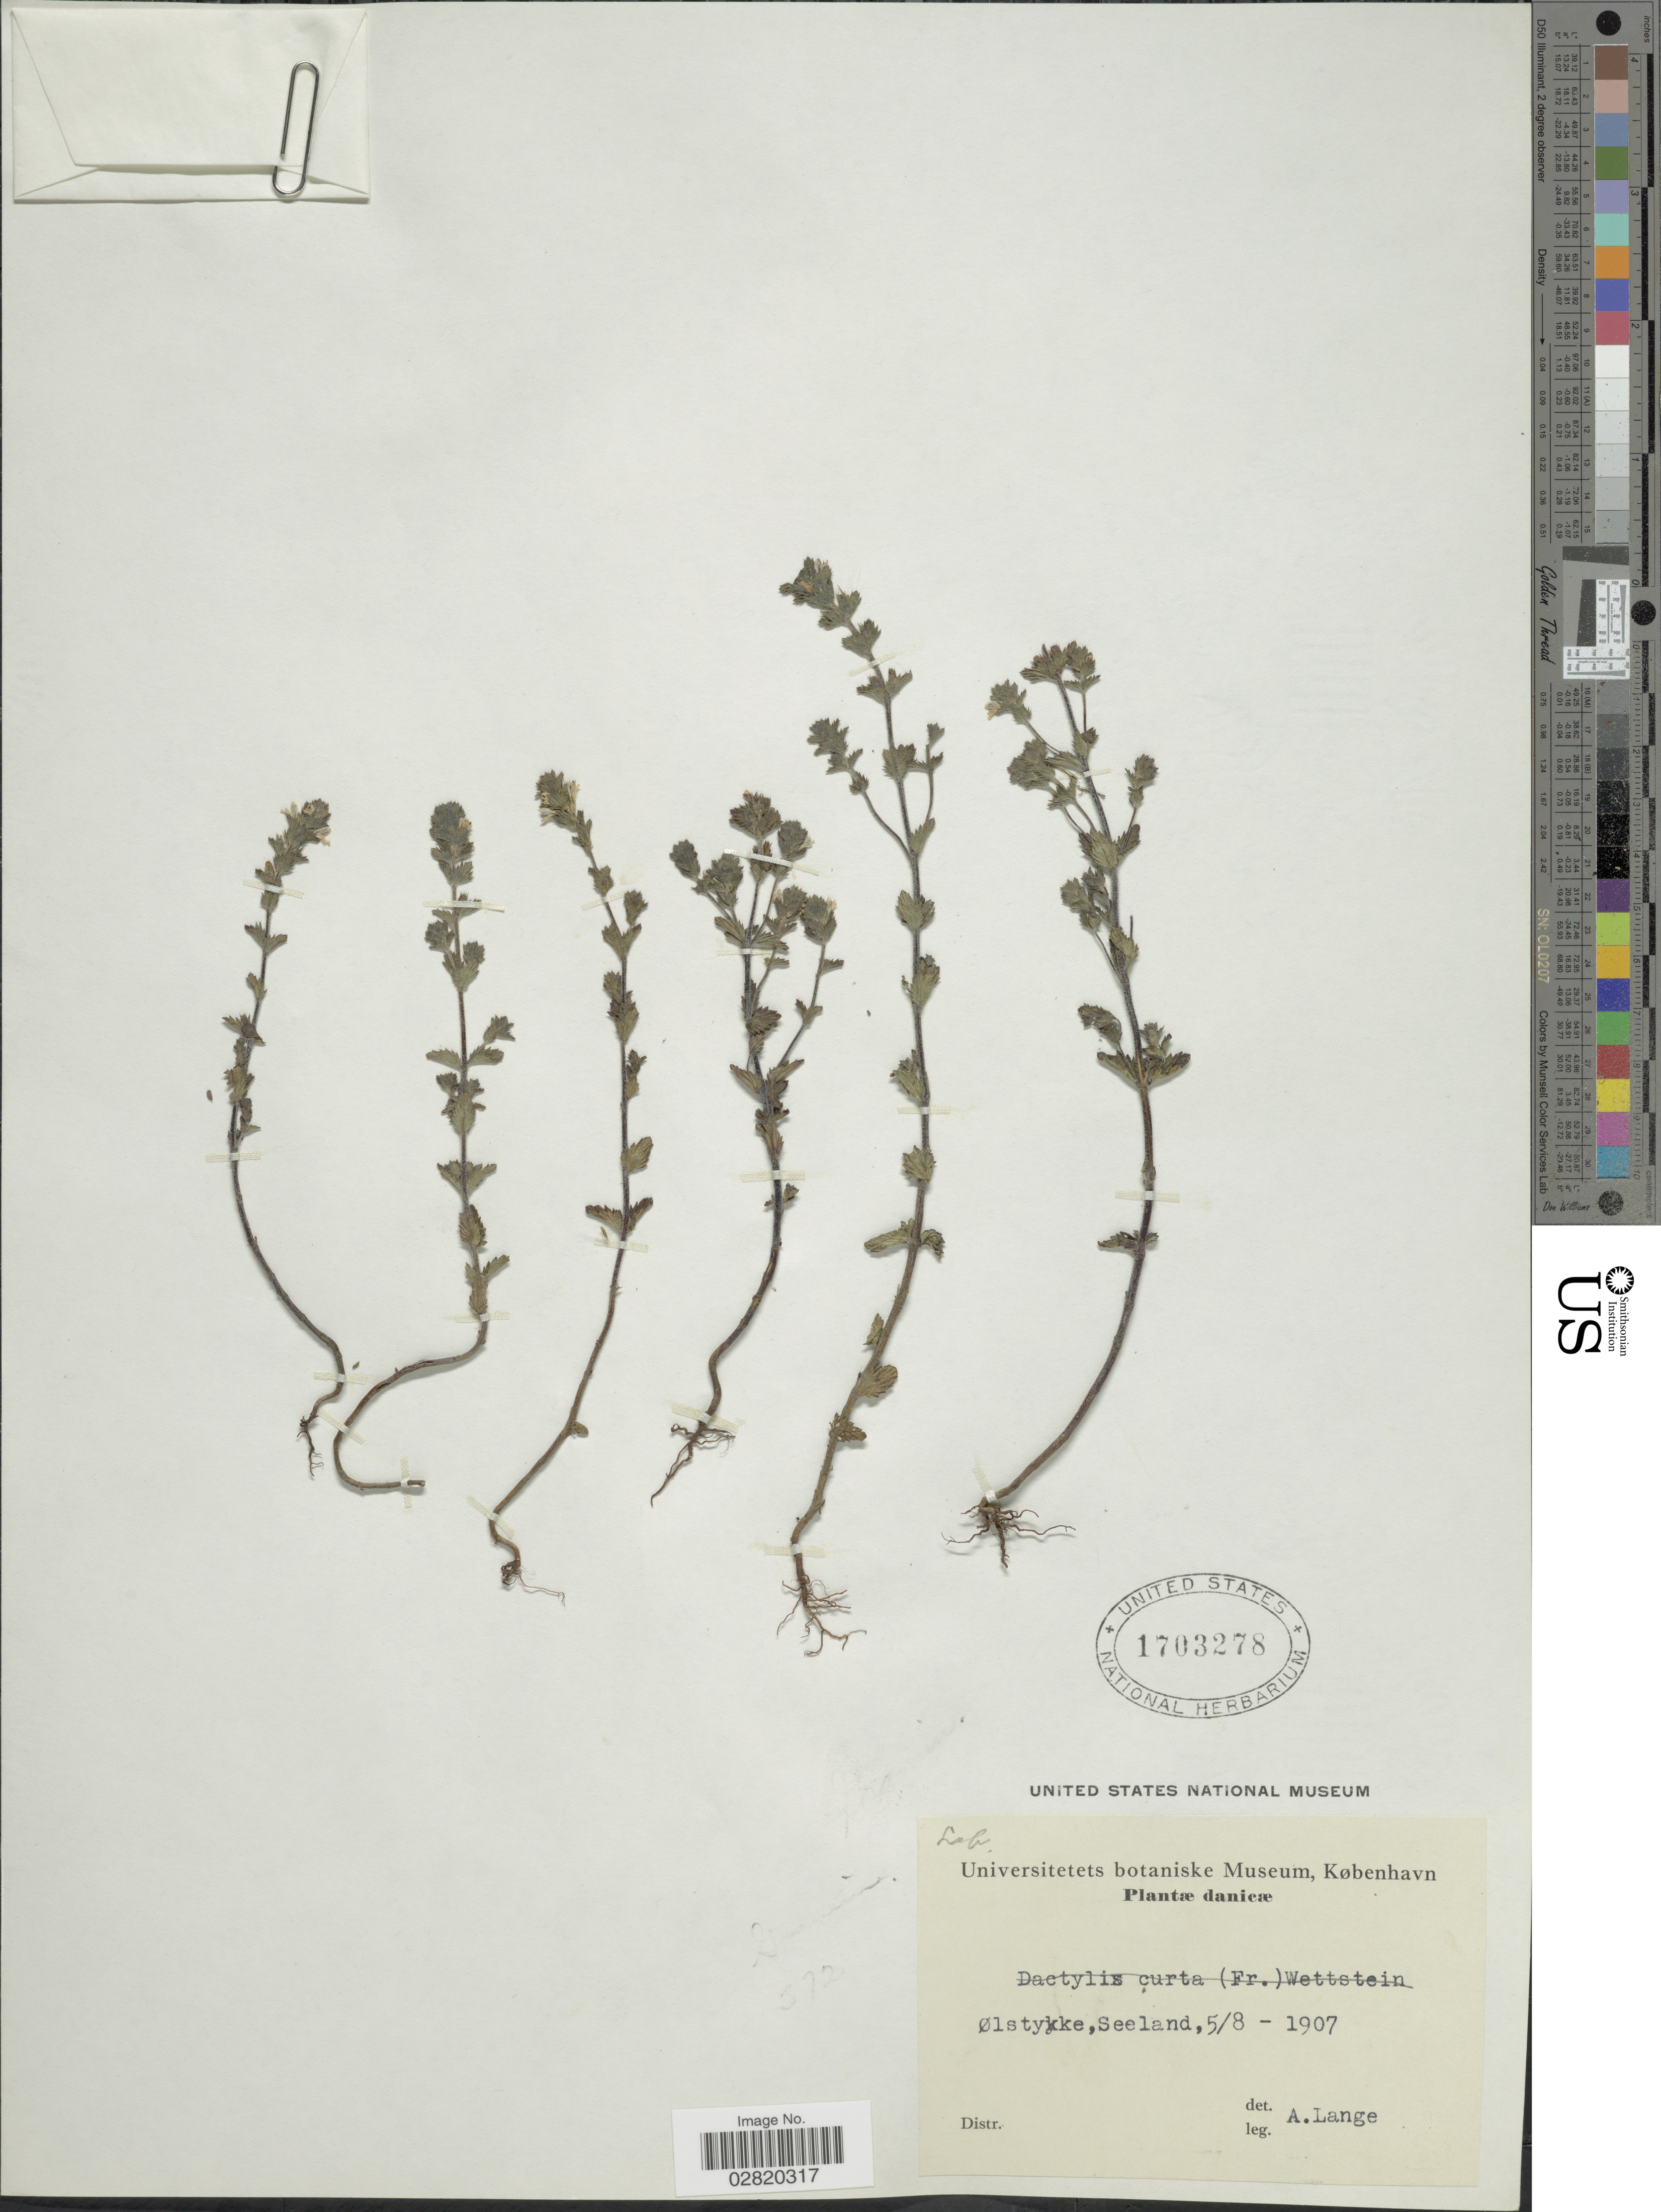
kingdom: Plantae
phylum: Tracheophyta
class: Magnoliopsida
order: Lamiales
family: Lamiaceae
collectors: A. E. Lange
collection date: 1907-08-05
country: Denmark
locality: Danicae. Ølstykke, Seeland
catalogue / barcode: US 1703278